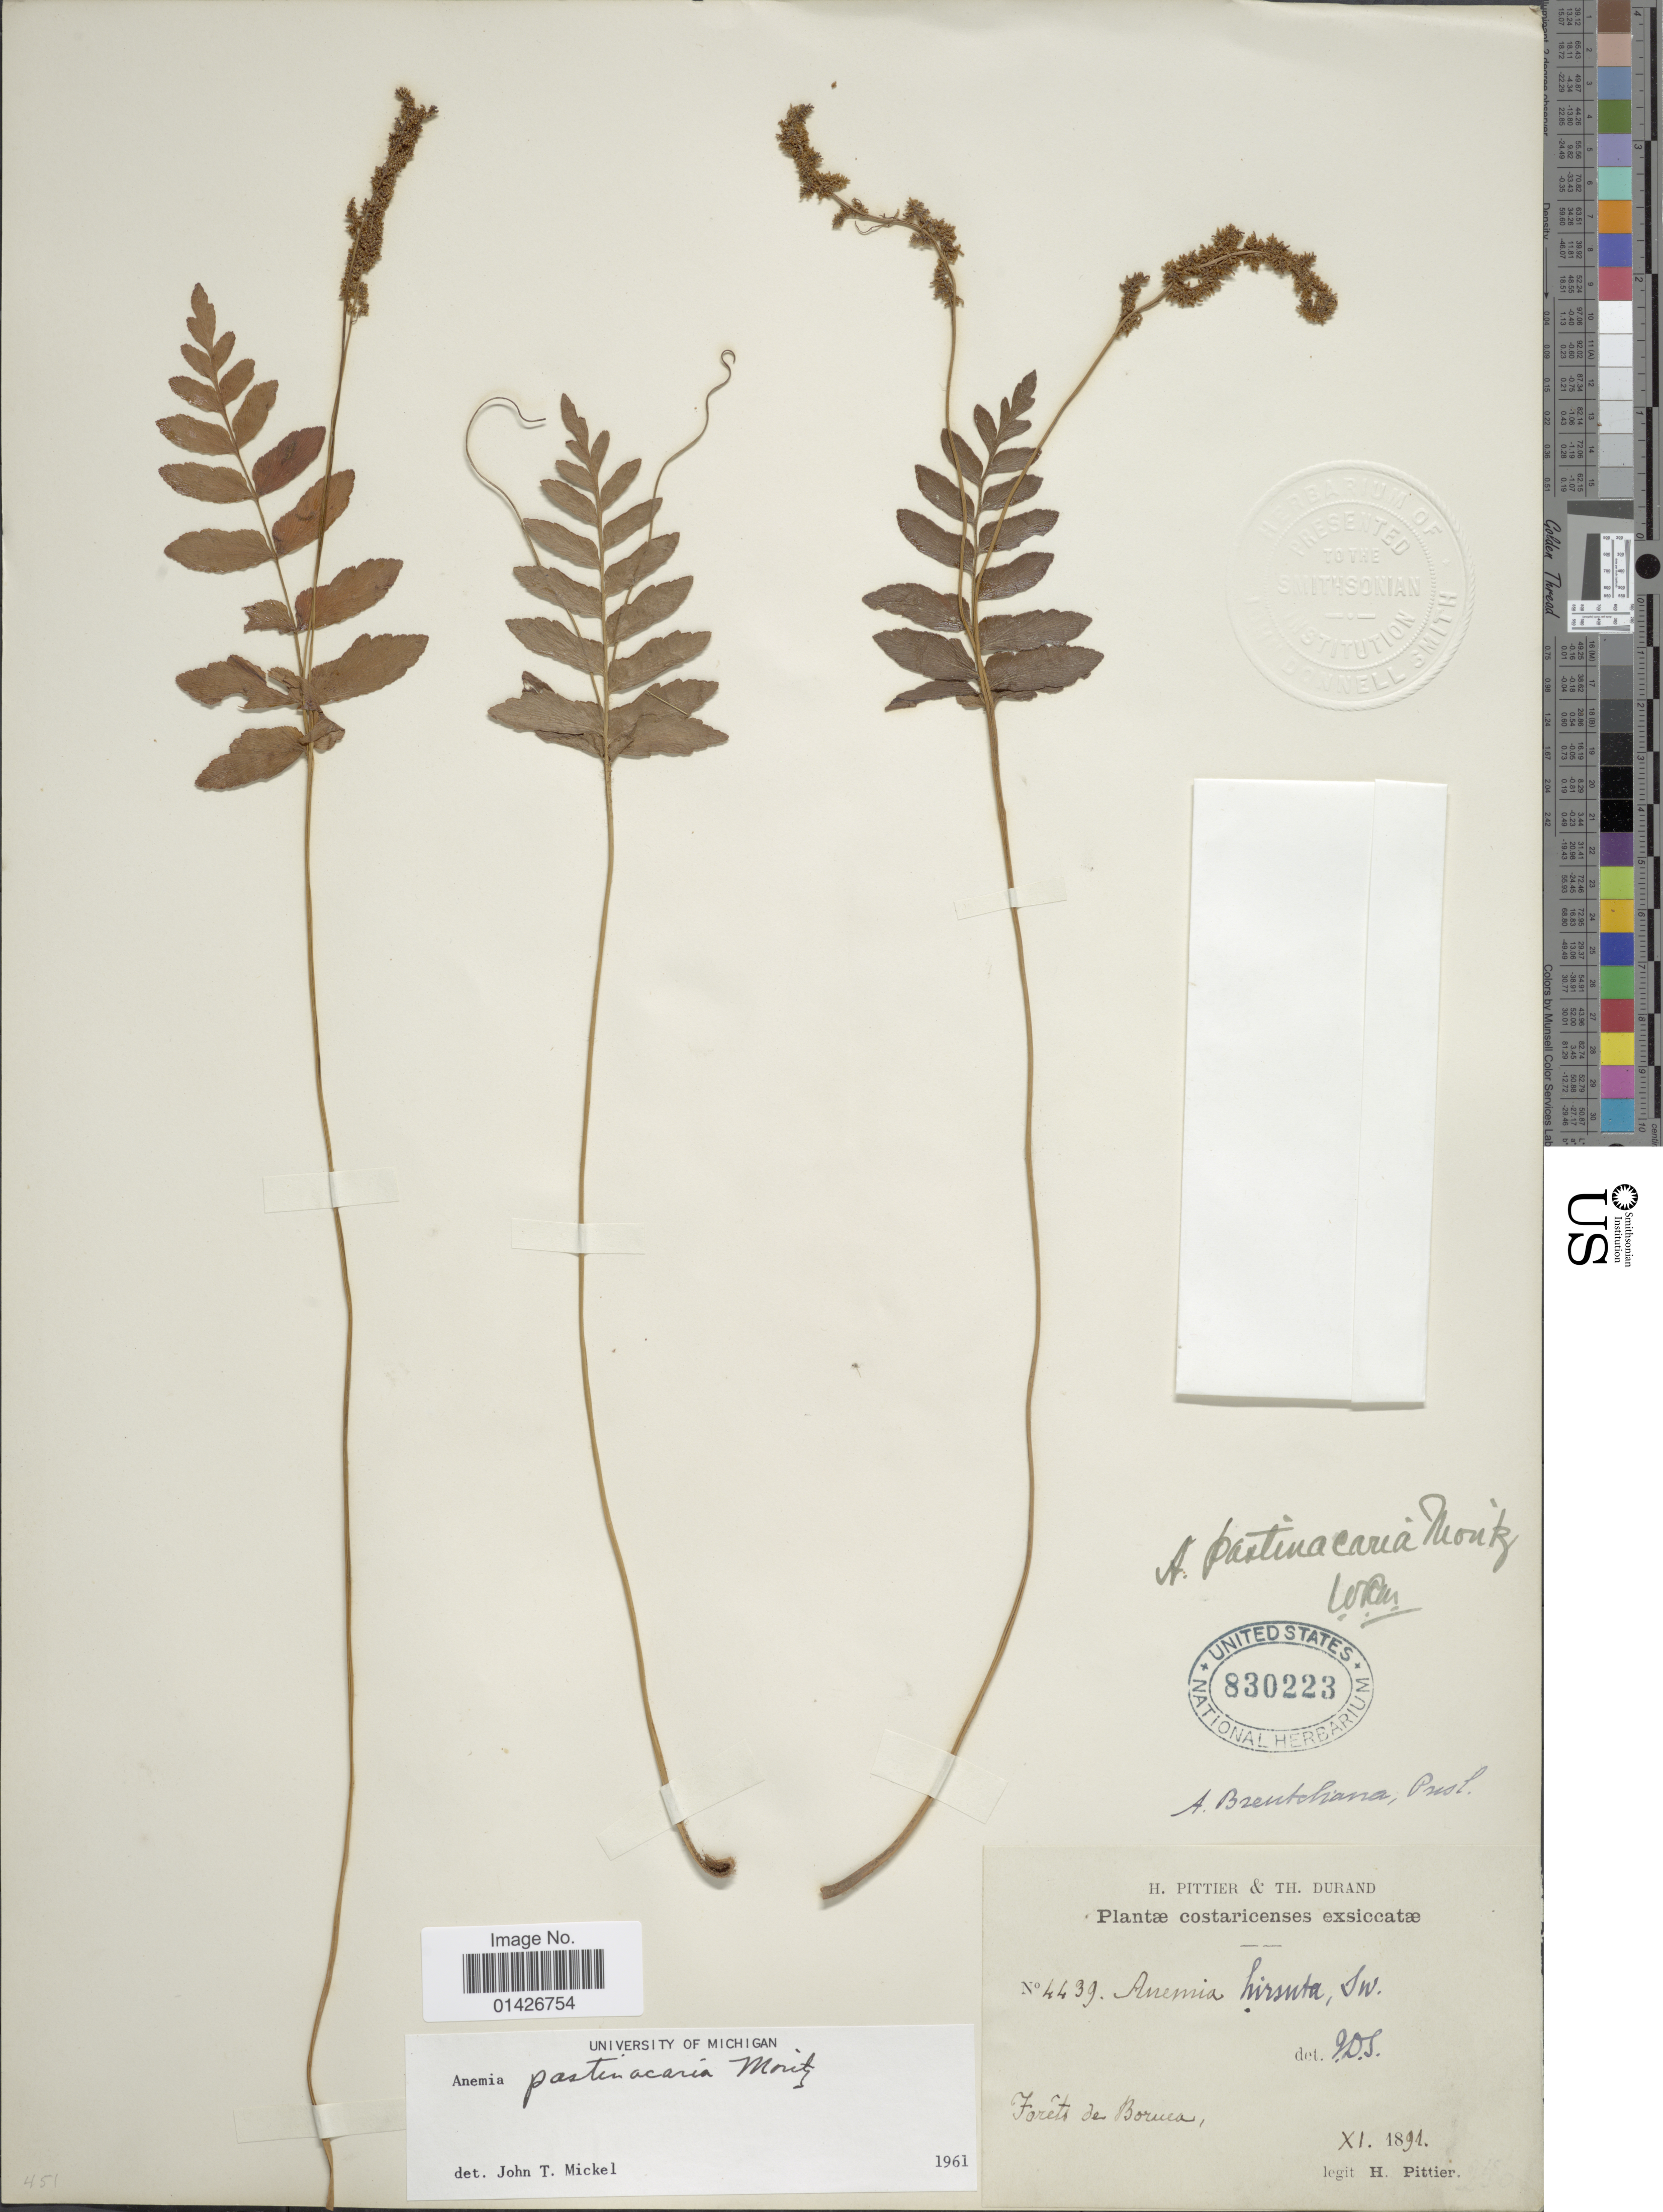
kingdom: Plantae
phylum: Tracheophyta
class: Polypodiopsida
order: Schizaeales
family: Anemiaceae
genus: Anemia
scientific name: Anemia pastinacaria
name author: Moritz ex Prantl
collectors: H. F. Pittier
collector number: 4439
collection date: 1891-11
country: Costa Rica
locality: Forêts de Boruca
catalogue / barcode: US 830223